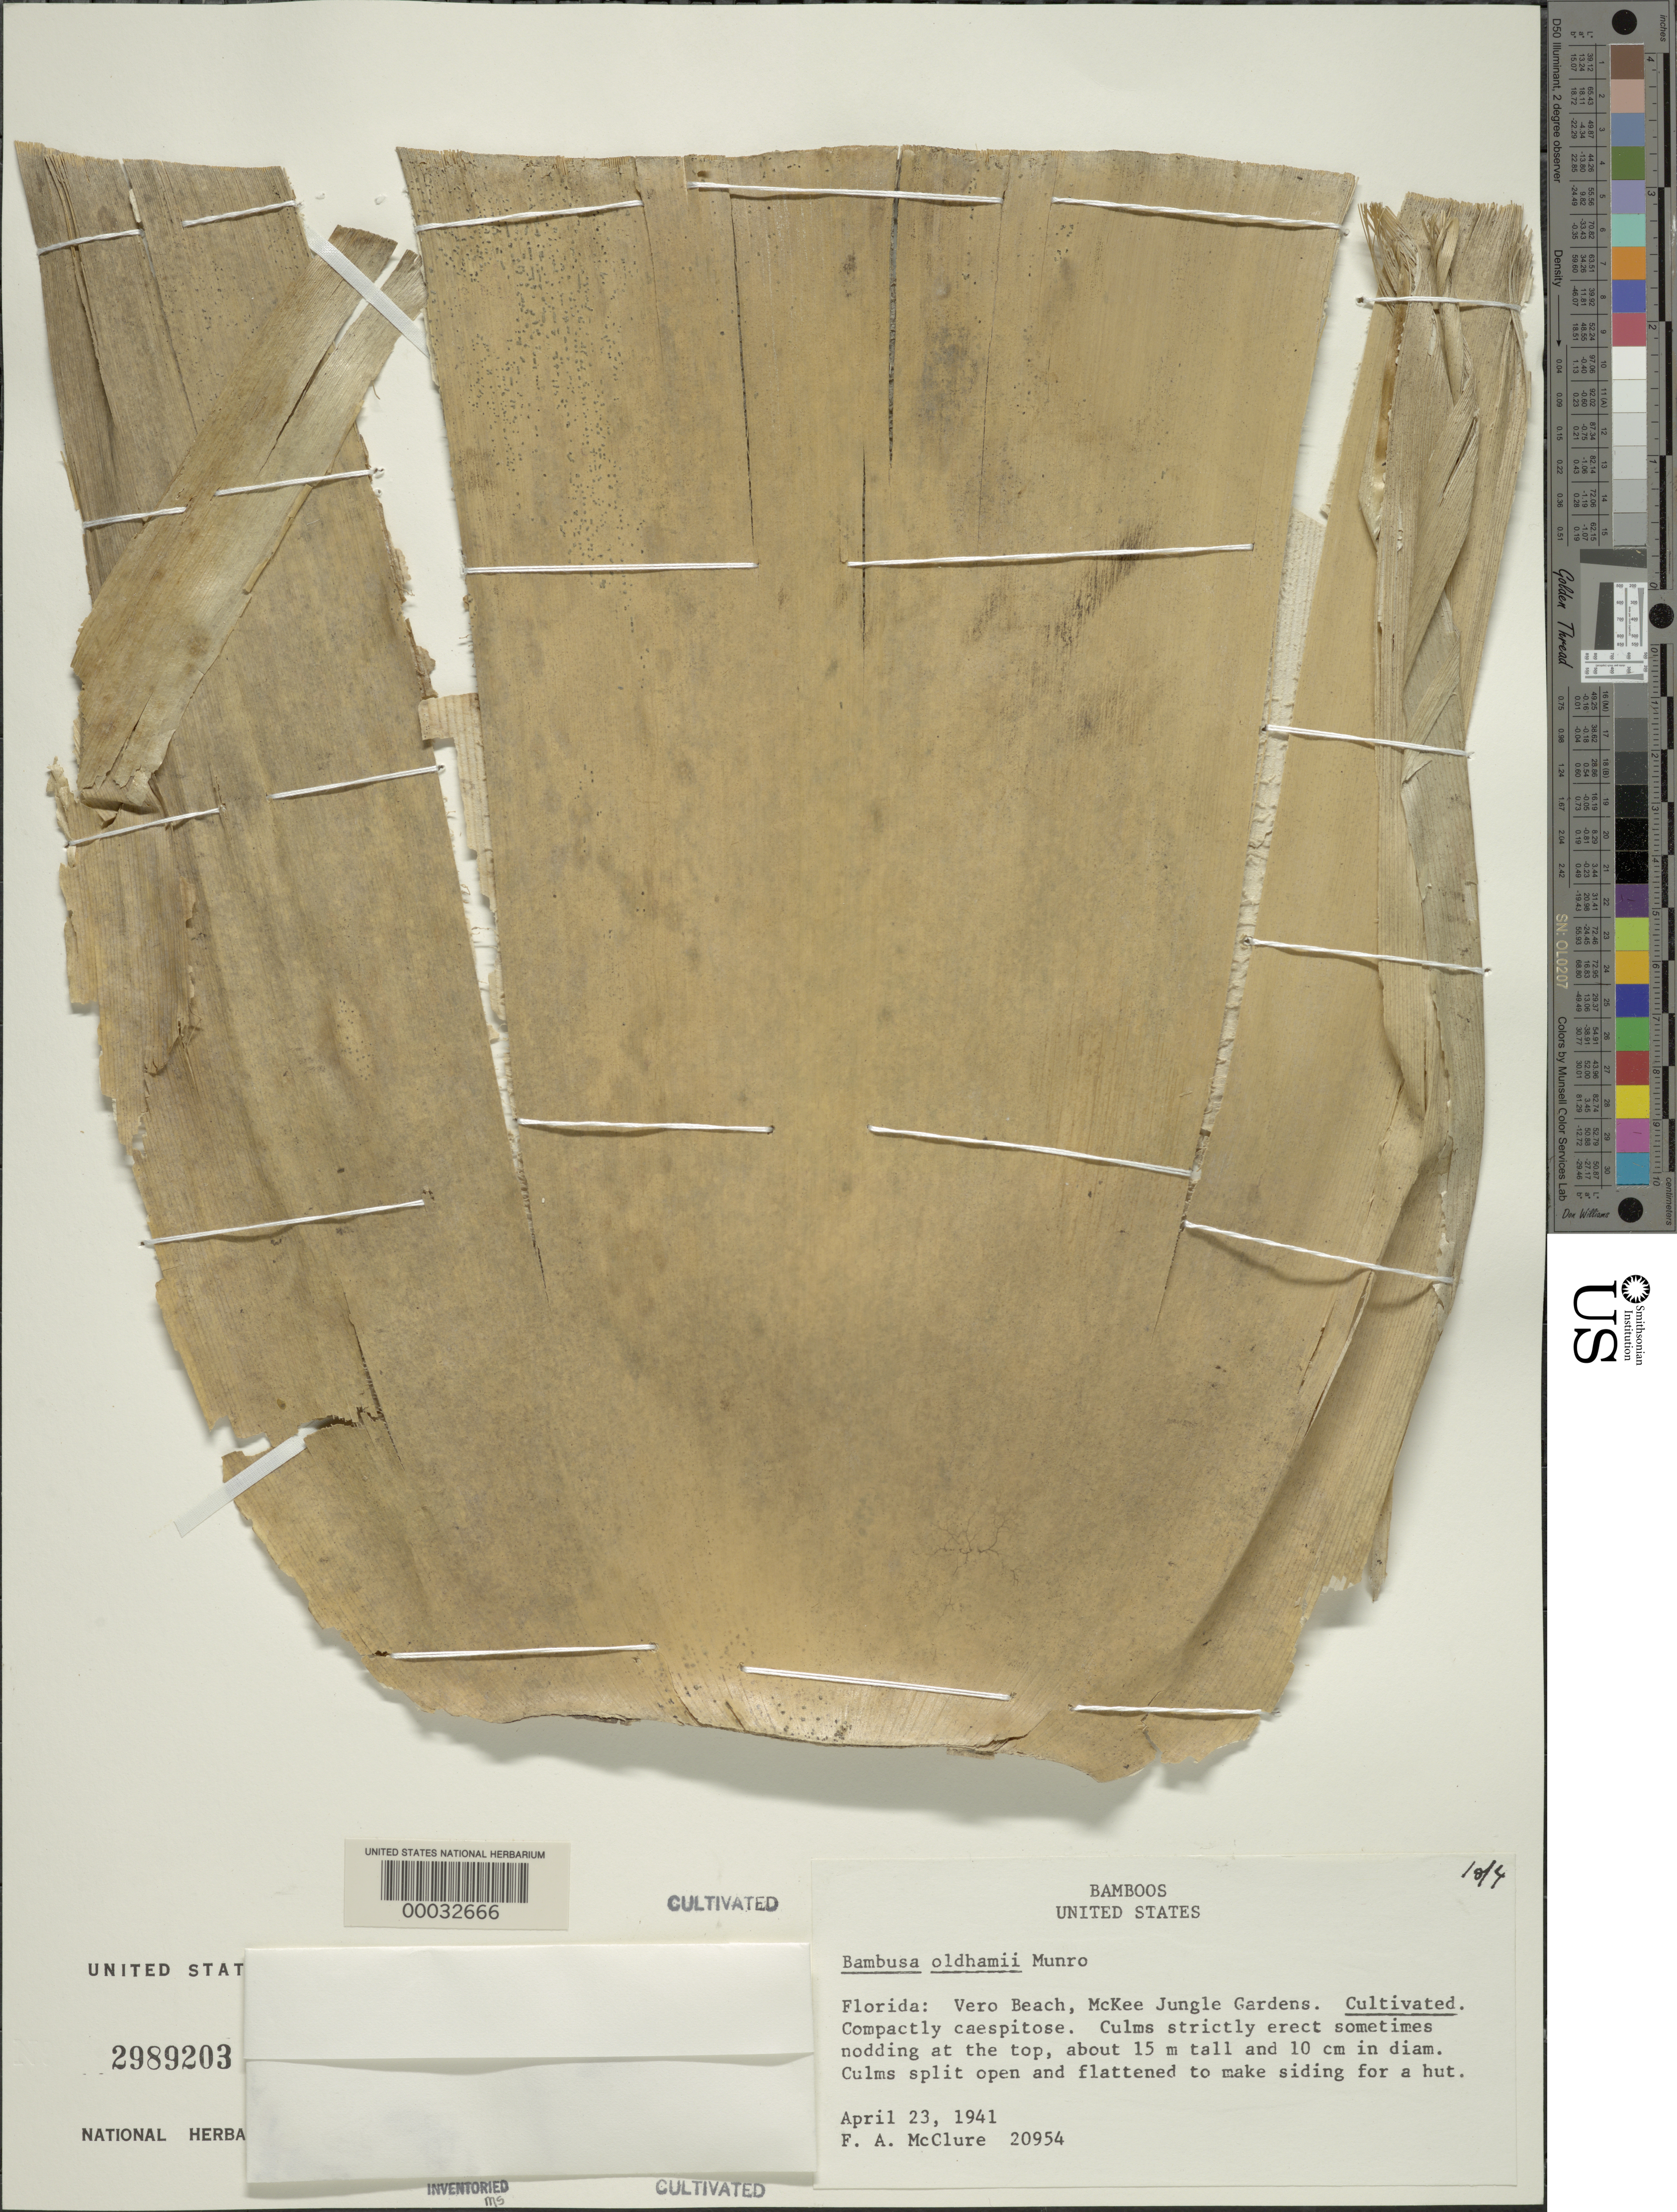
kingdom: Plantae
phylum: Tracheophyta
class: Liliopsida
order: Poales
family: Poaceae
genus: Bambusa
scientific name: Bambusa oldhamii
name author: Munro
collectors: F. A. McClure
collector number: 20954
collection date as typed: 23 Apr 1941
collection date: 1941-04-23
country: United States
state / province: Florida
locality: Mckee jungle gardens-vero beach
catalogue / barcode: US 2989203